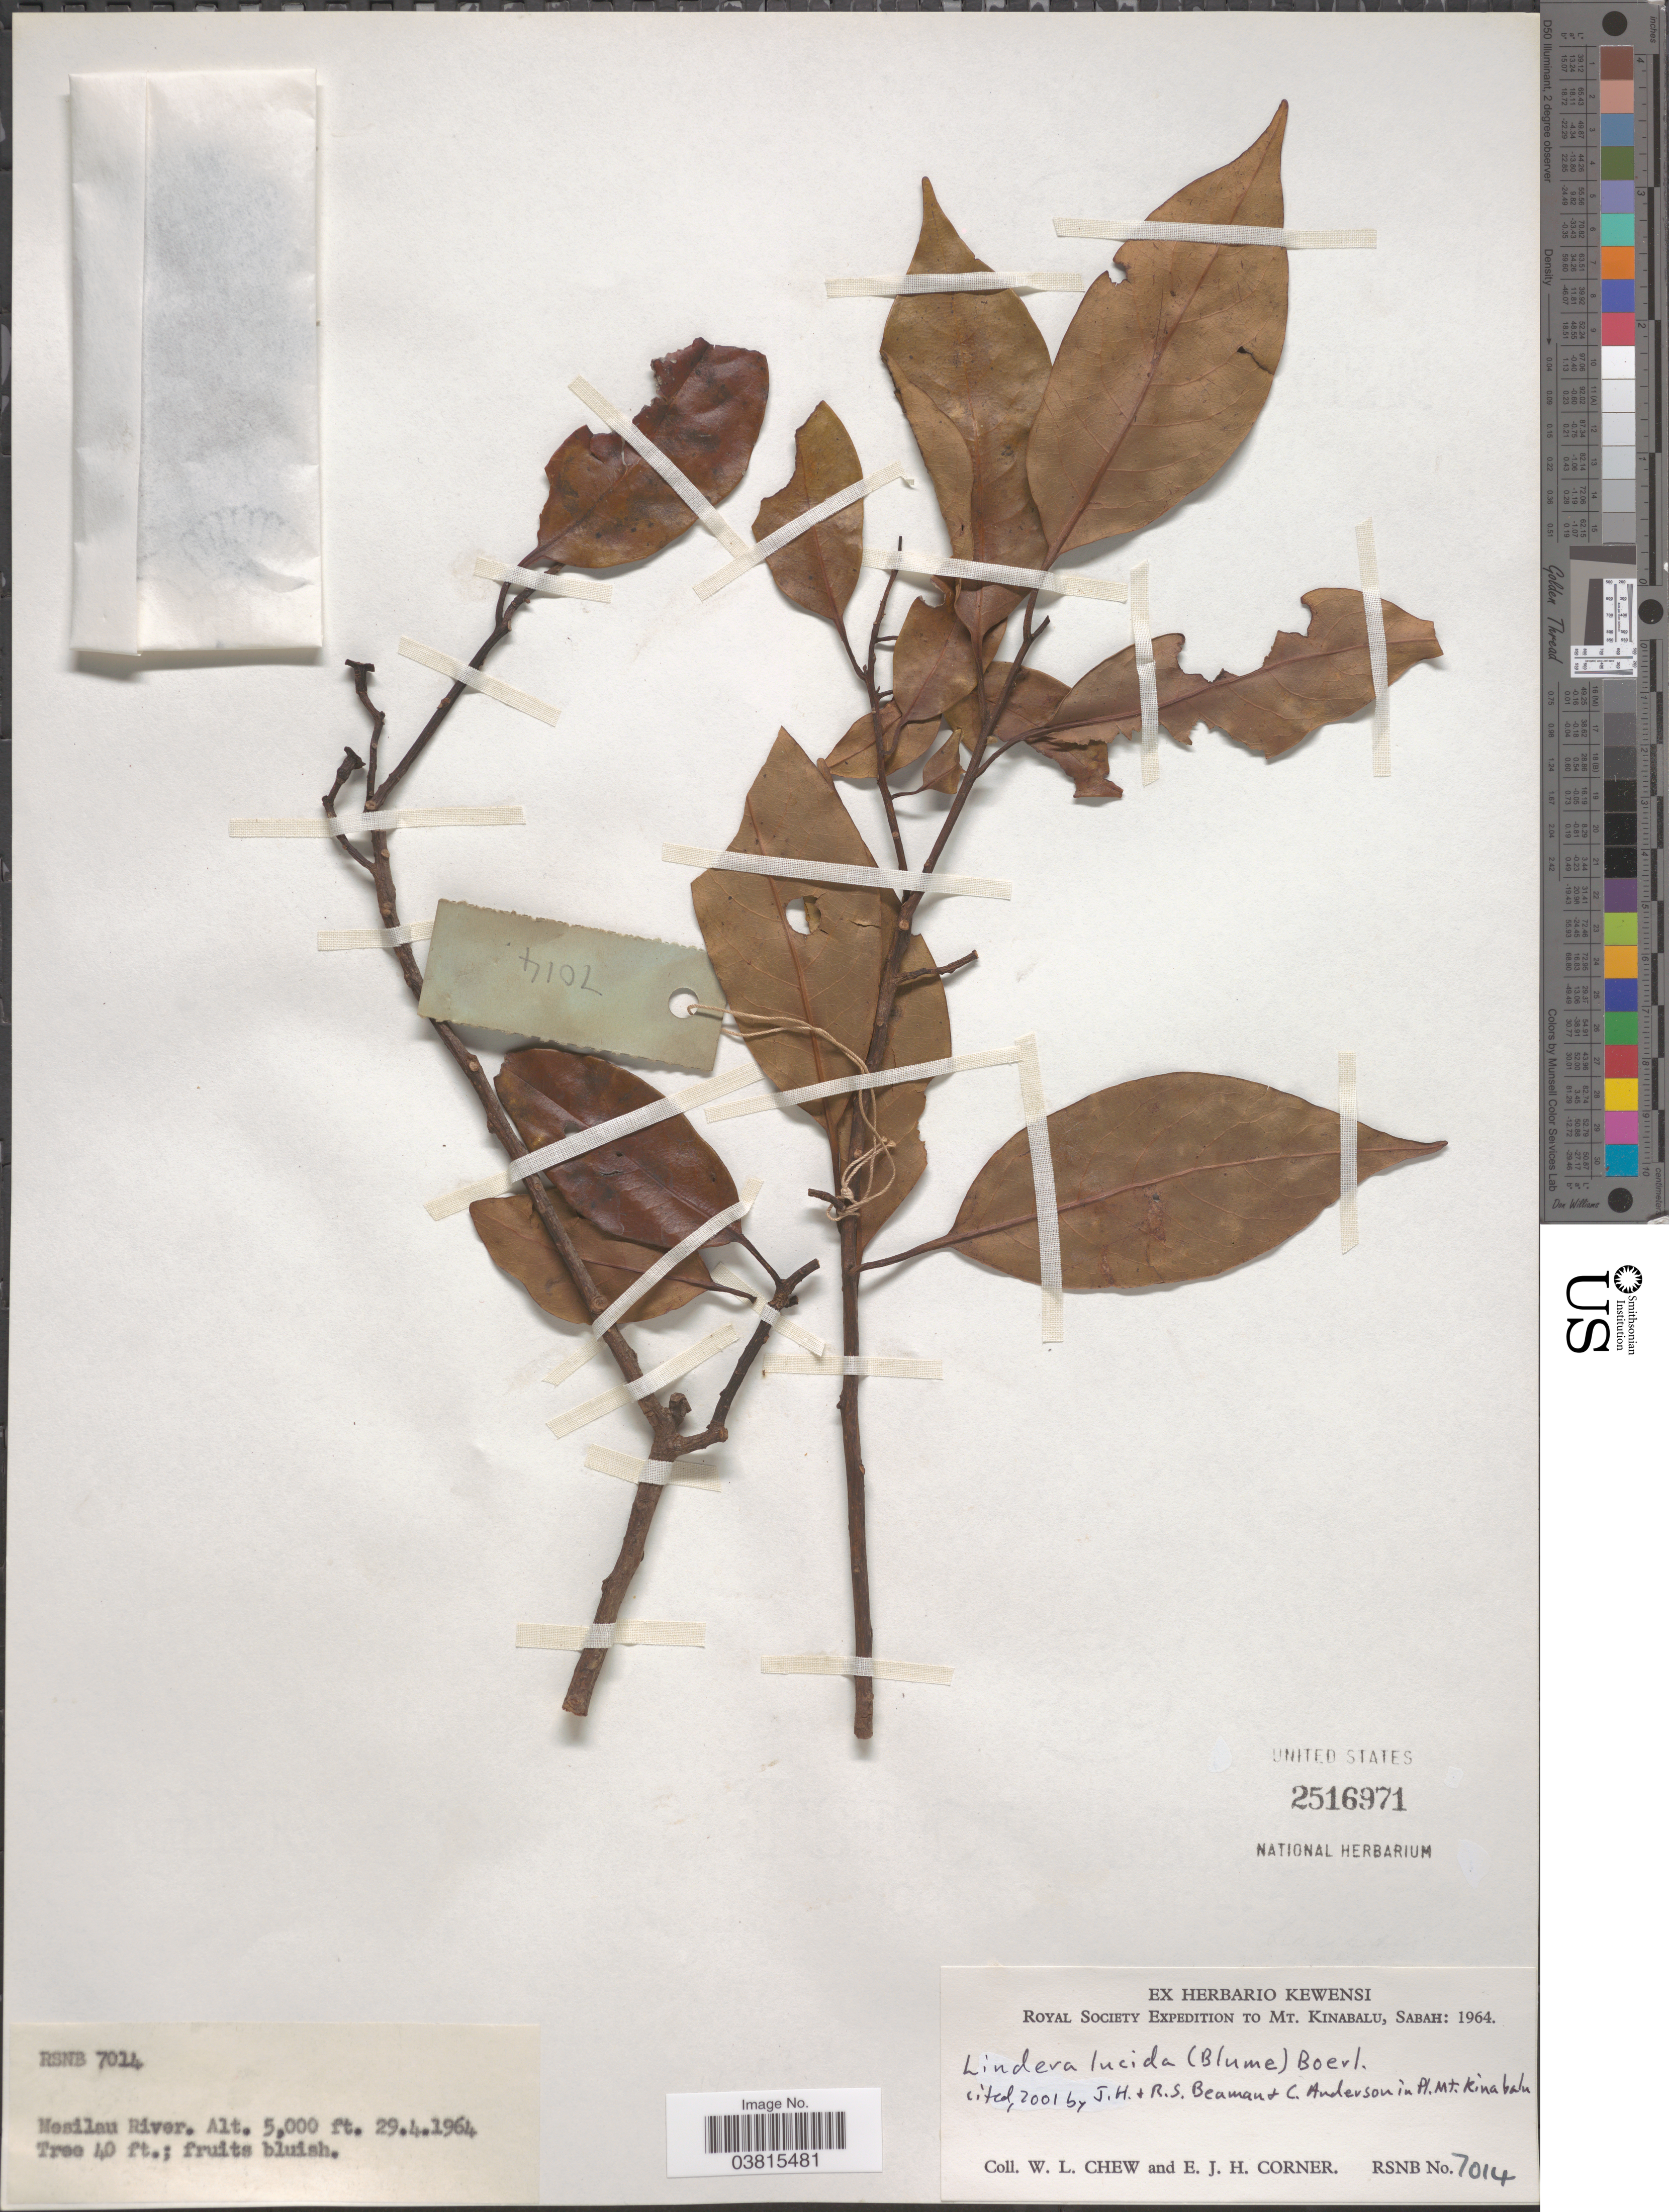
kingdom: Plantae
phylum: Tracheophyta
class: Magnoliopsida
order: Laurales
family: Lauraceae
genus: Lindera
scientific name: Lindera lucida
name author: (Blume) Boerl.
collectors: W. Chew & E. Corner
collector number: RSNB7014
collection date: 1964-04-29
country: Malaysia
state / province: Sabah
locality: Mt. Kinabalu. Mesilau River.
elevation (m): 1524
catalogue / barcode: US 2516971